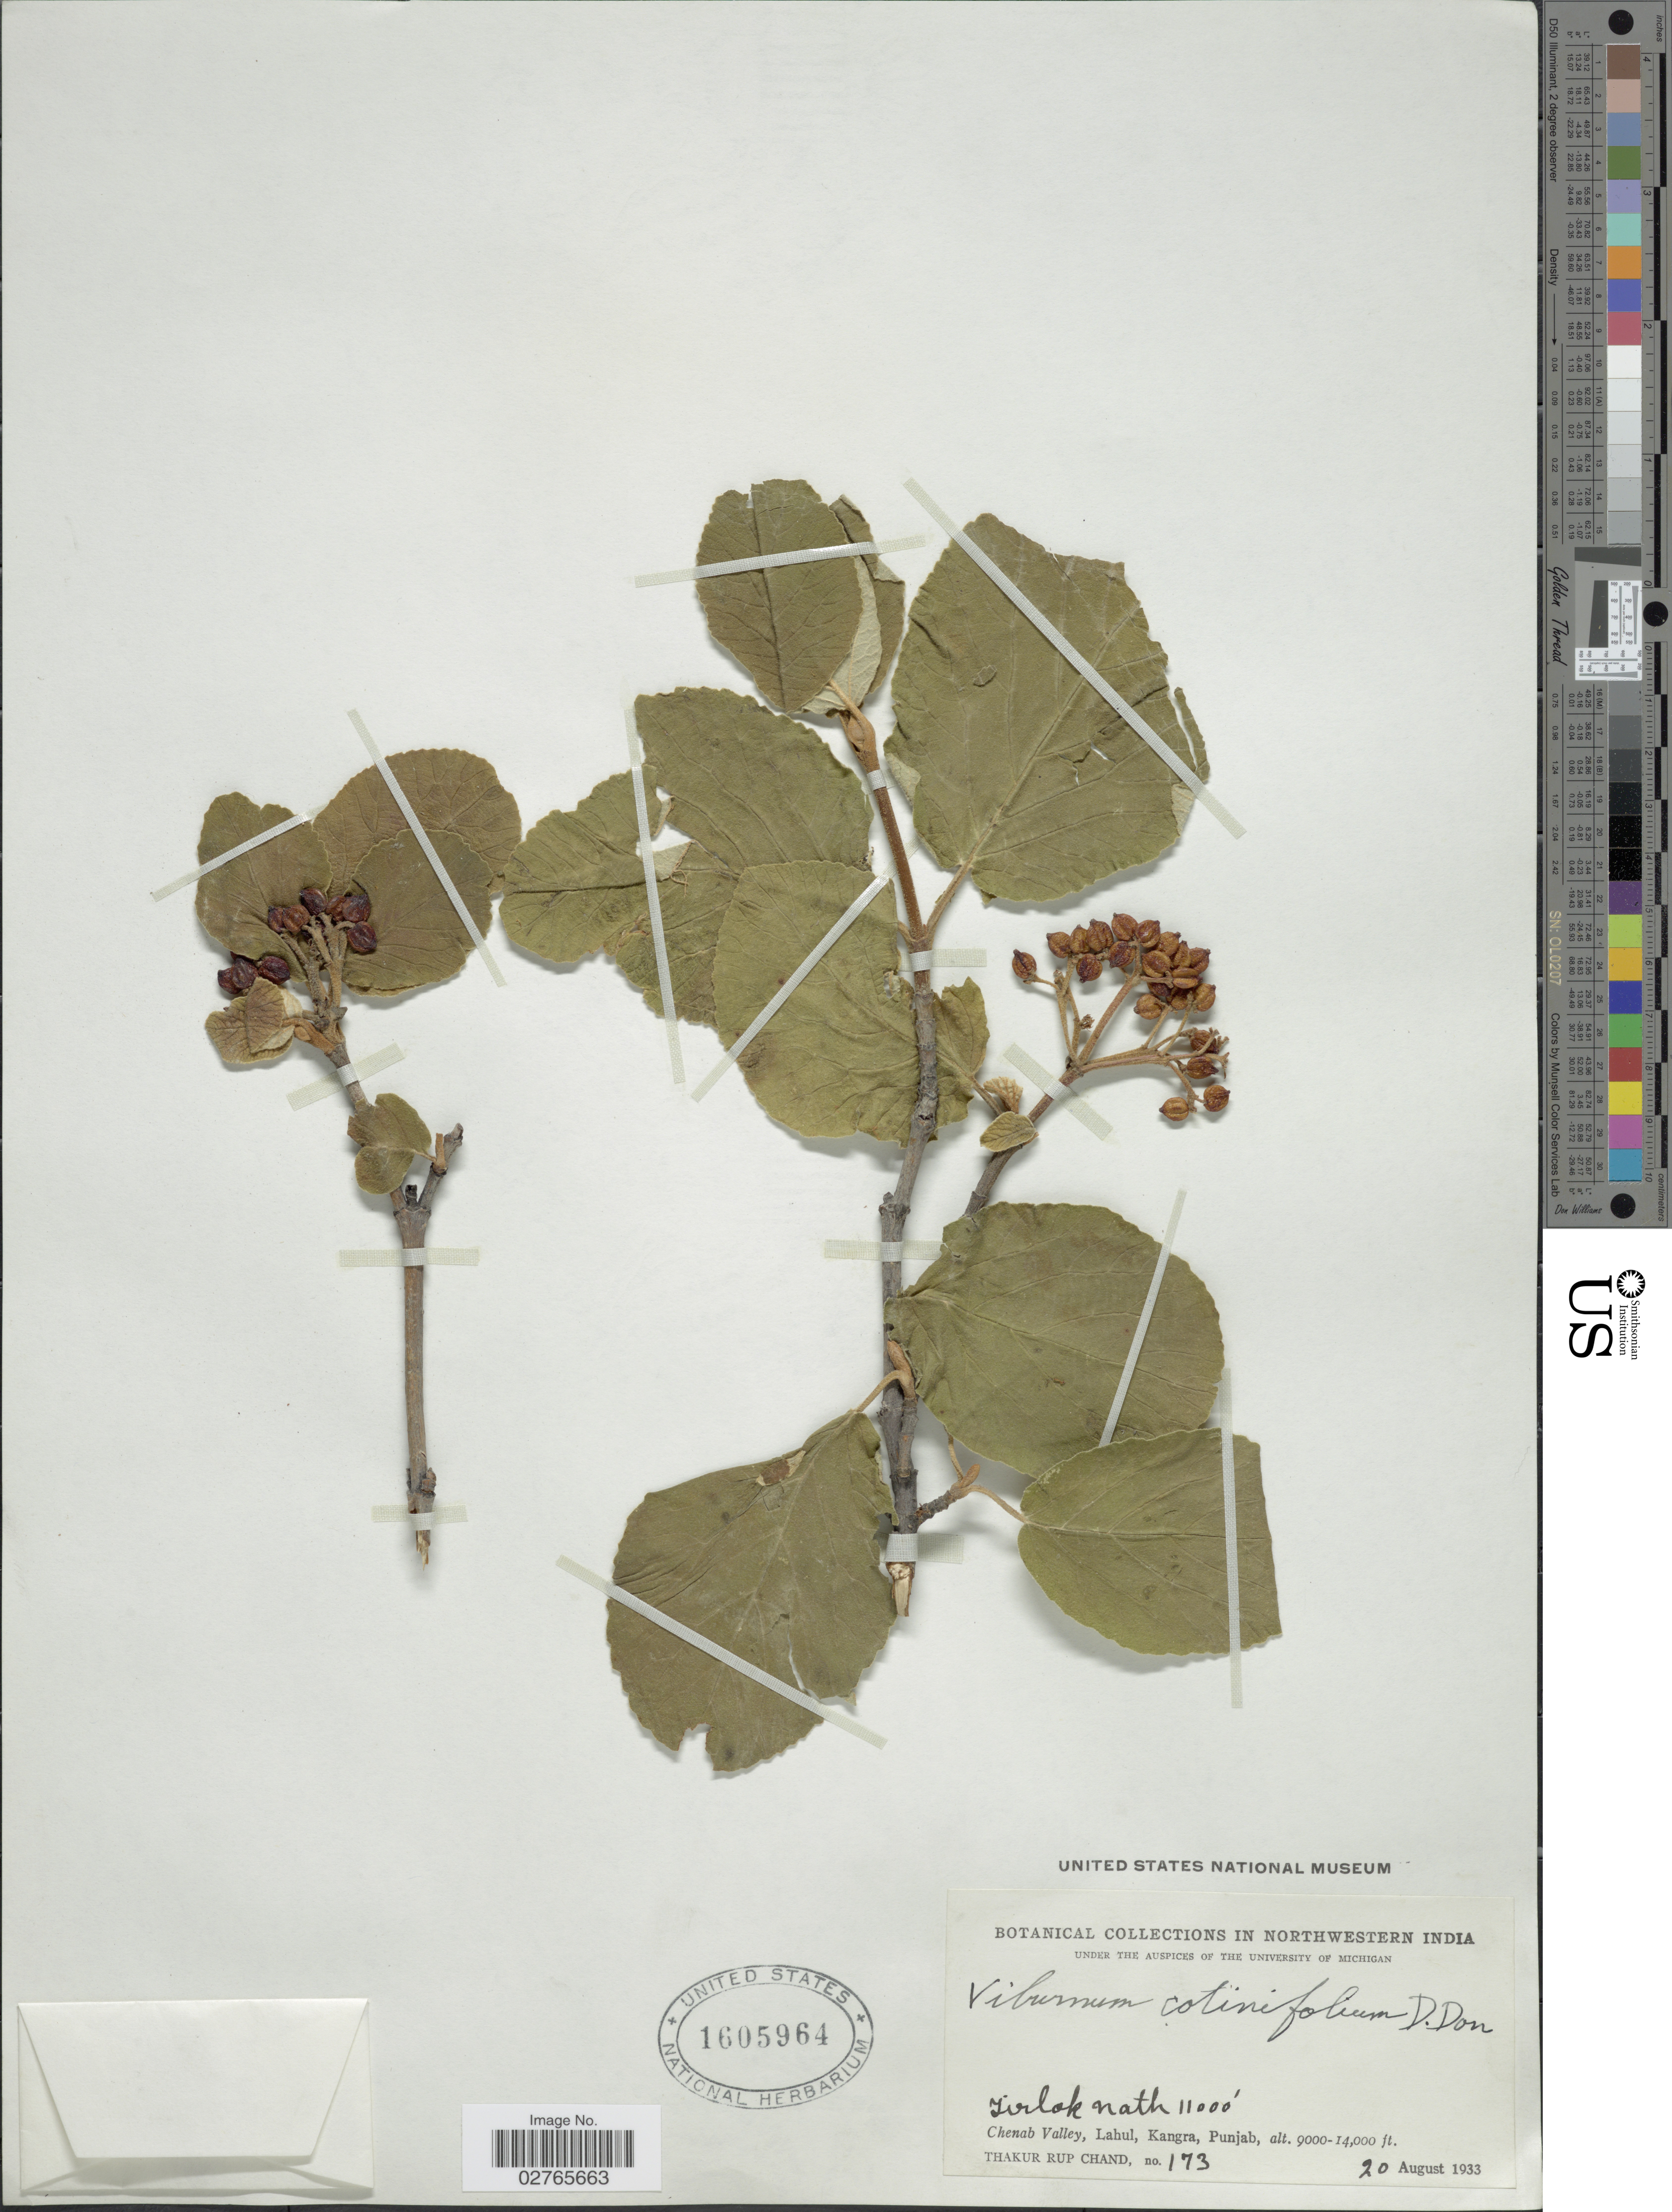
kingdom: Plantae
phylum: Tracheophyta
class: Magnoliopsida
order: Dipsacales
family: Viburnaceae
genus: Viburnum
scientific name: Viburnum cotinifolium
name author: D. Don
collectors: T. R. Chand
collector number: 173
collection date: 1933-08-20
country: India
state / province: Punjab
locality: Northwestern India. Tirlok nath. Chenab Valley, Lahul, Kangra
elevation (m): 3353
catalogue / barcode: US 1605964